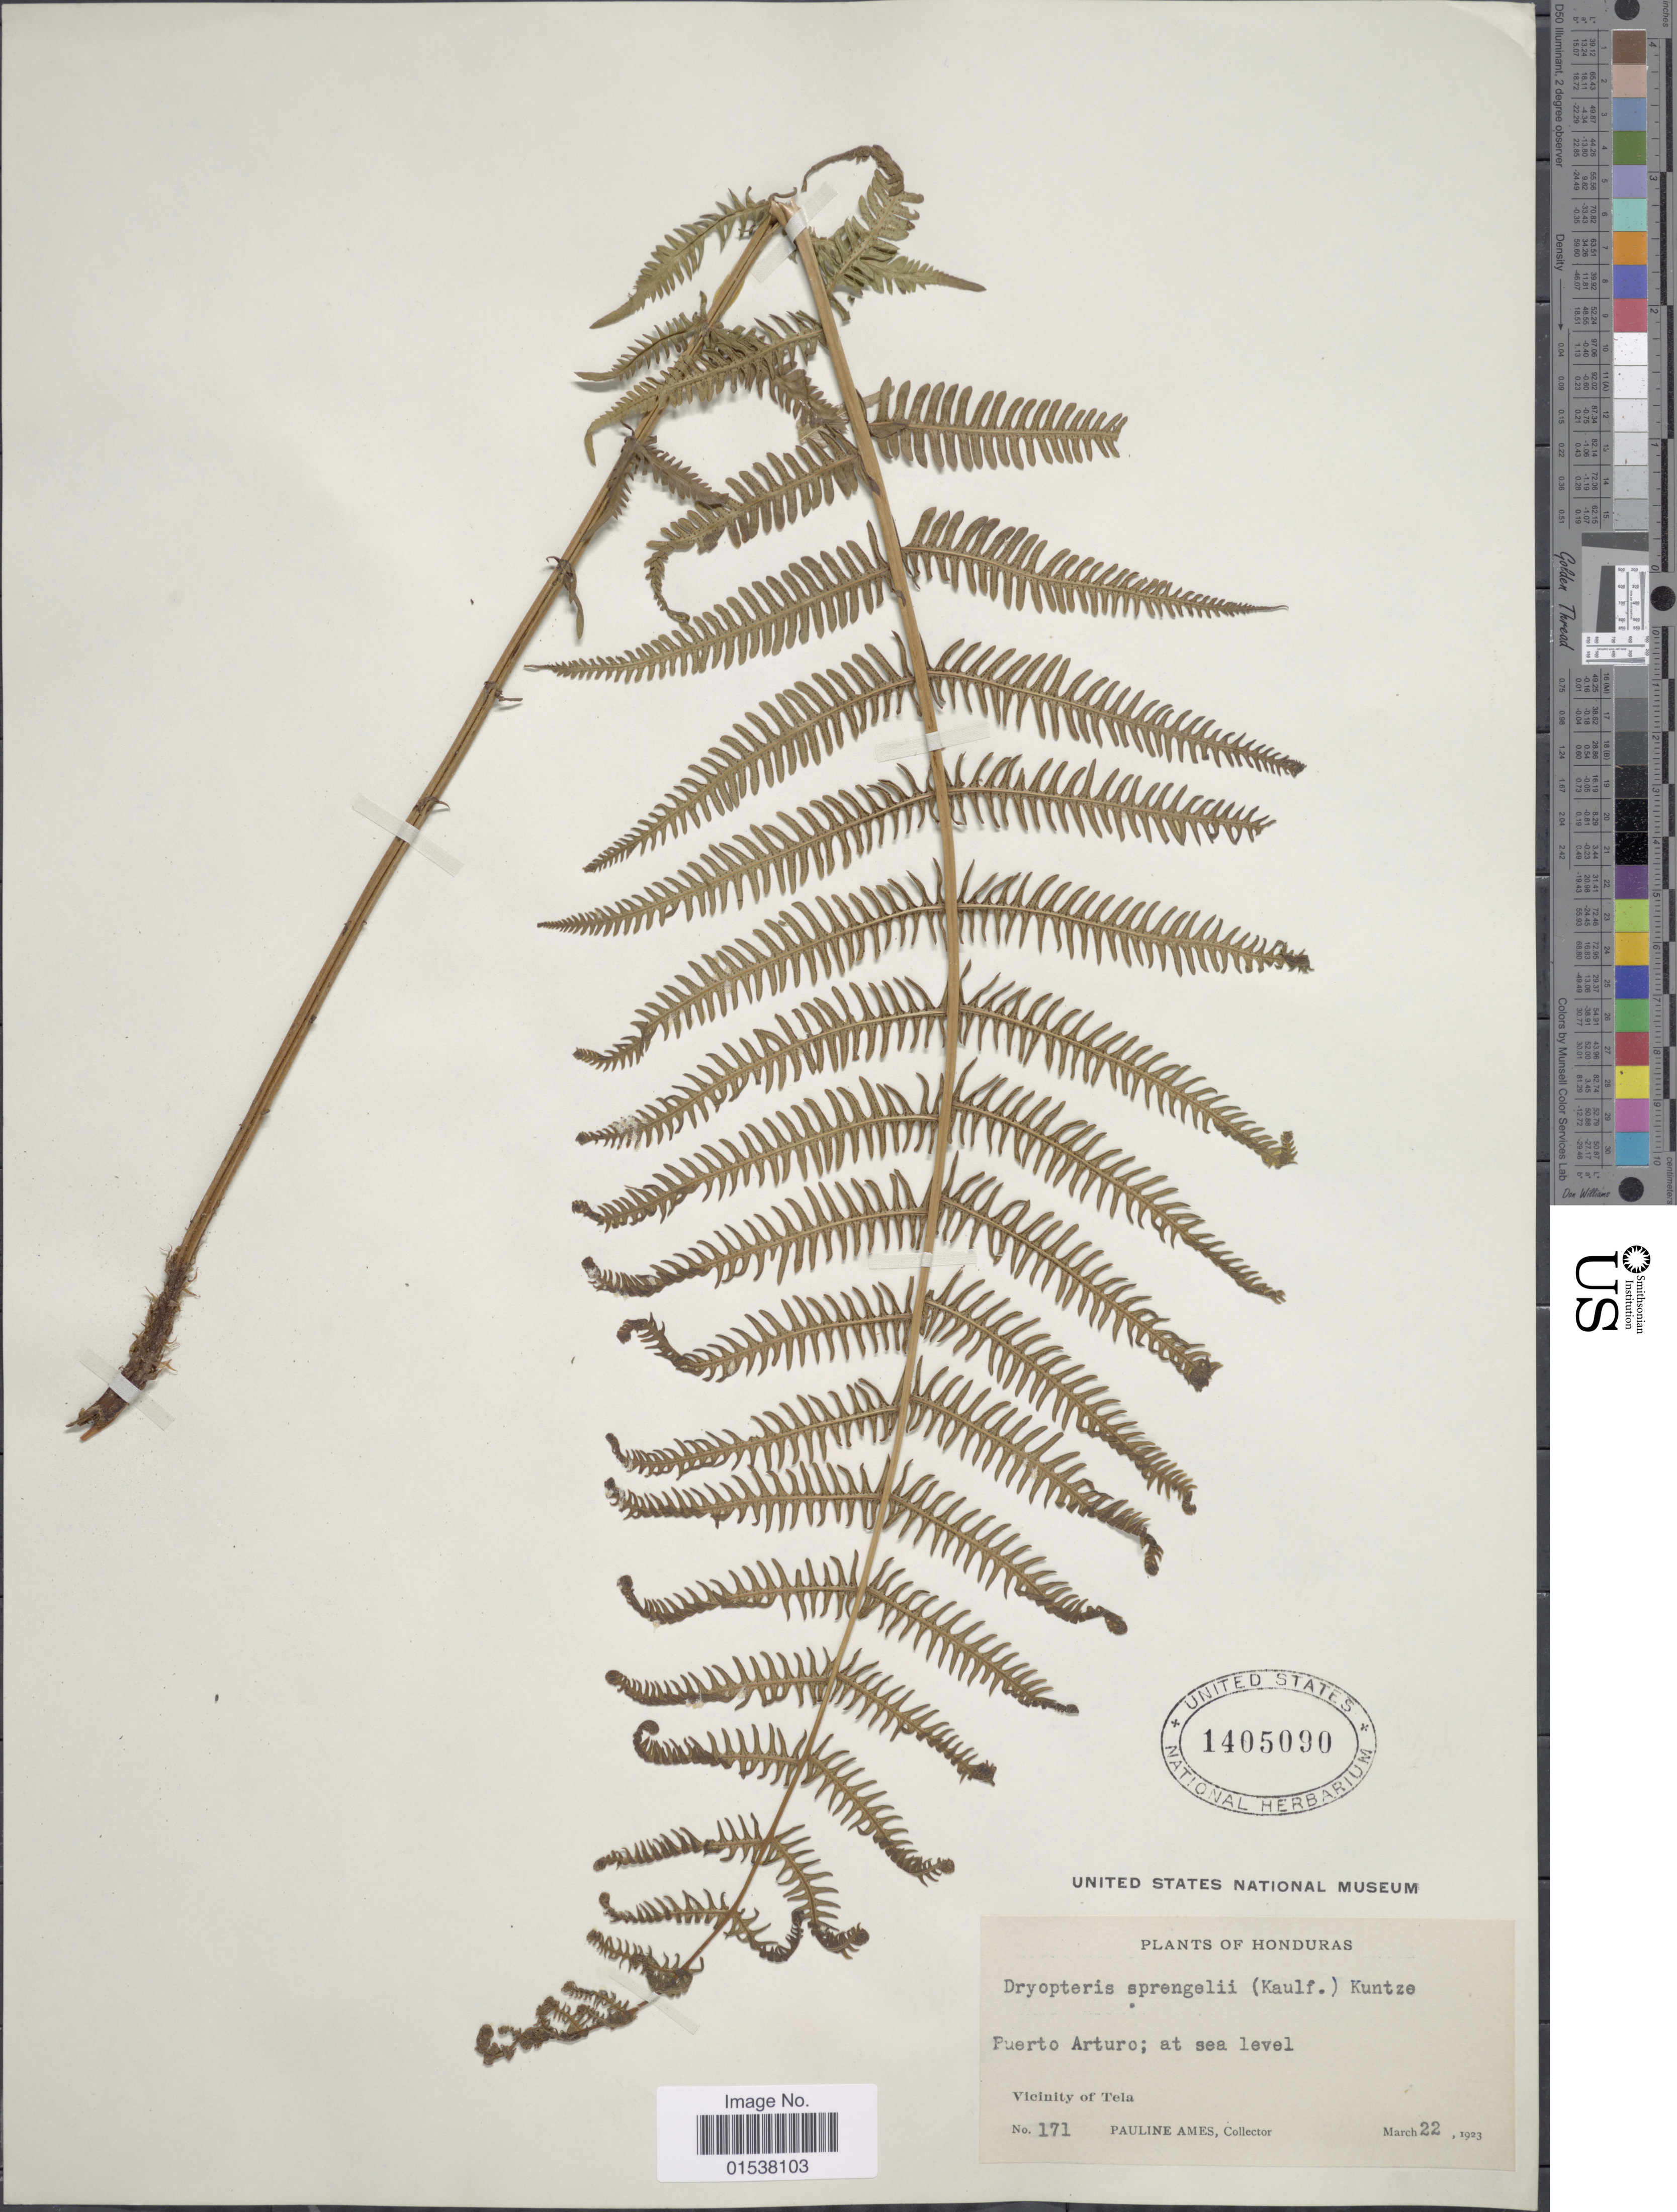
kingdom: Plantae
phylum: Tracheophyta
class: Polypodiopsida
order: Polypodiales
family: Thelypteridaceae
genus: Amauropelta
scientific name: Amauropelta balbisii (Spreng.) comb. nov., ined. 2015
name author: (Spreng.)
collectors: P. Ames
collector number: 171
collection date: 1923-03-22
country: Honduras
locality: Puerto Arturo; vicinity of Tela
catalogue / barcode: US 1405090